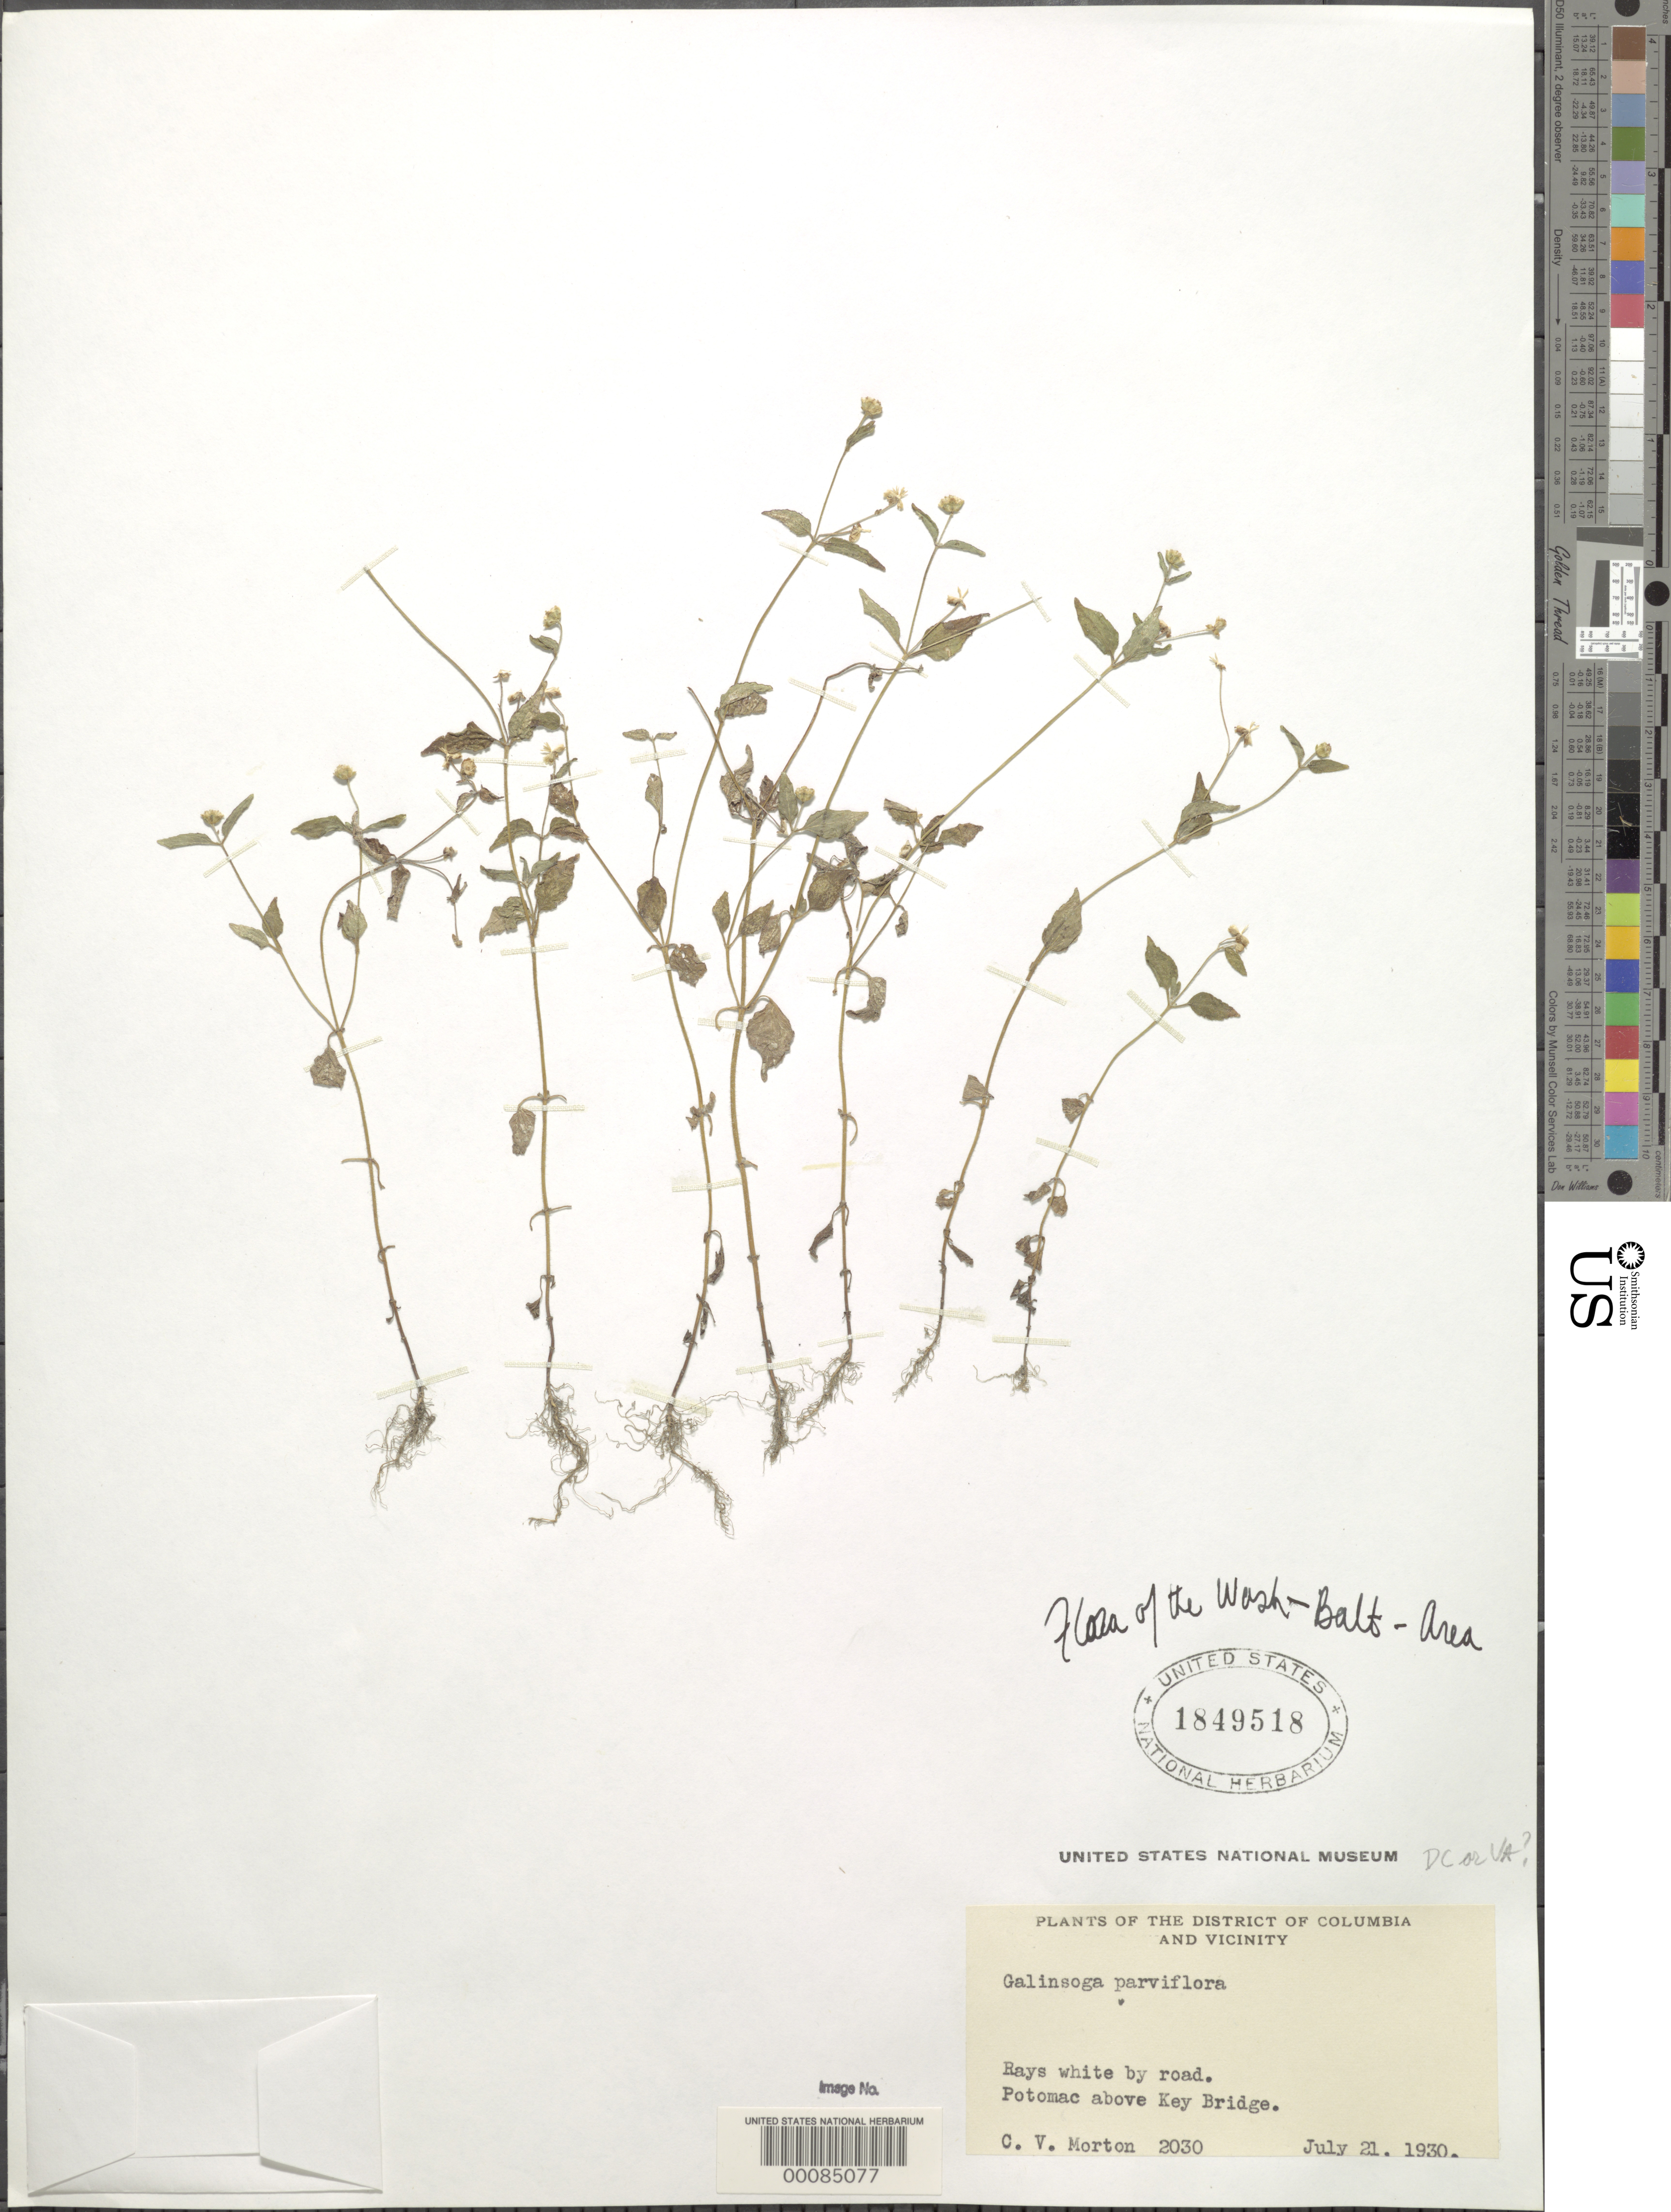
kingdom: Plantae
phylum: Tracheophyta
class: Magnoliopsida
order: Asterales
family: Asteraceae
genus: Galinsoga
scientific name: Galinsoga parviflora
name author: Cav.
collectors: C. V. Morton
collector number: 2030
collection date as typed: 21 Jul 1930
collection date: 1930-07-21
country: United States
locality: Potomac River above Key Bridge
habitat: Roadside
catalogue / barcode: US 1849518